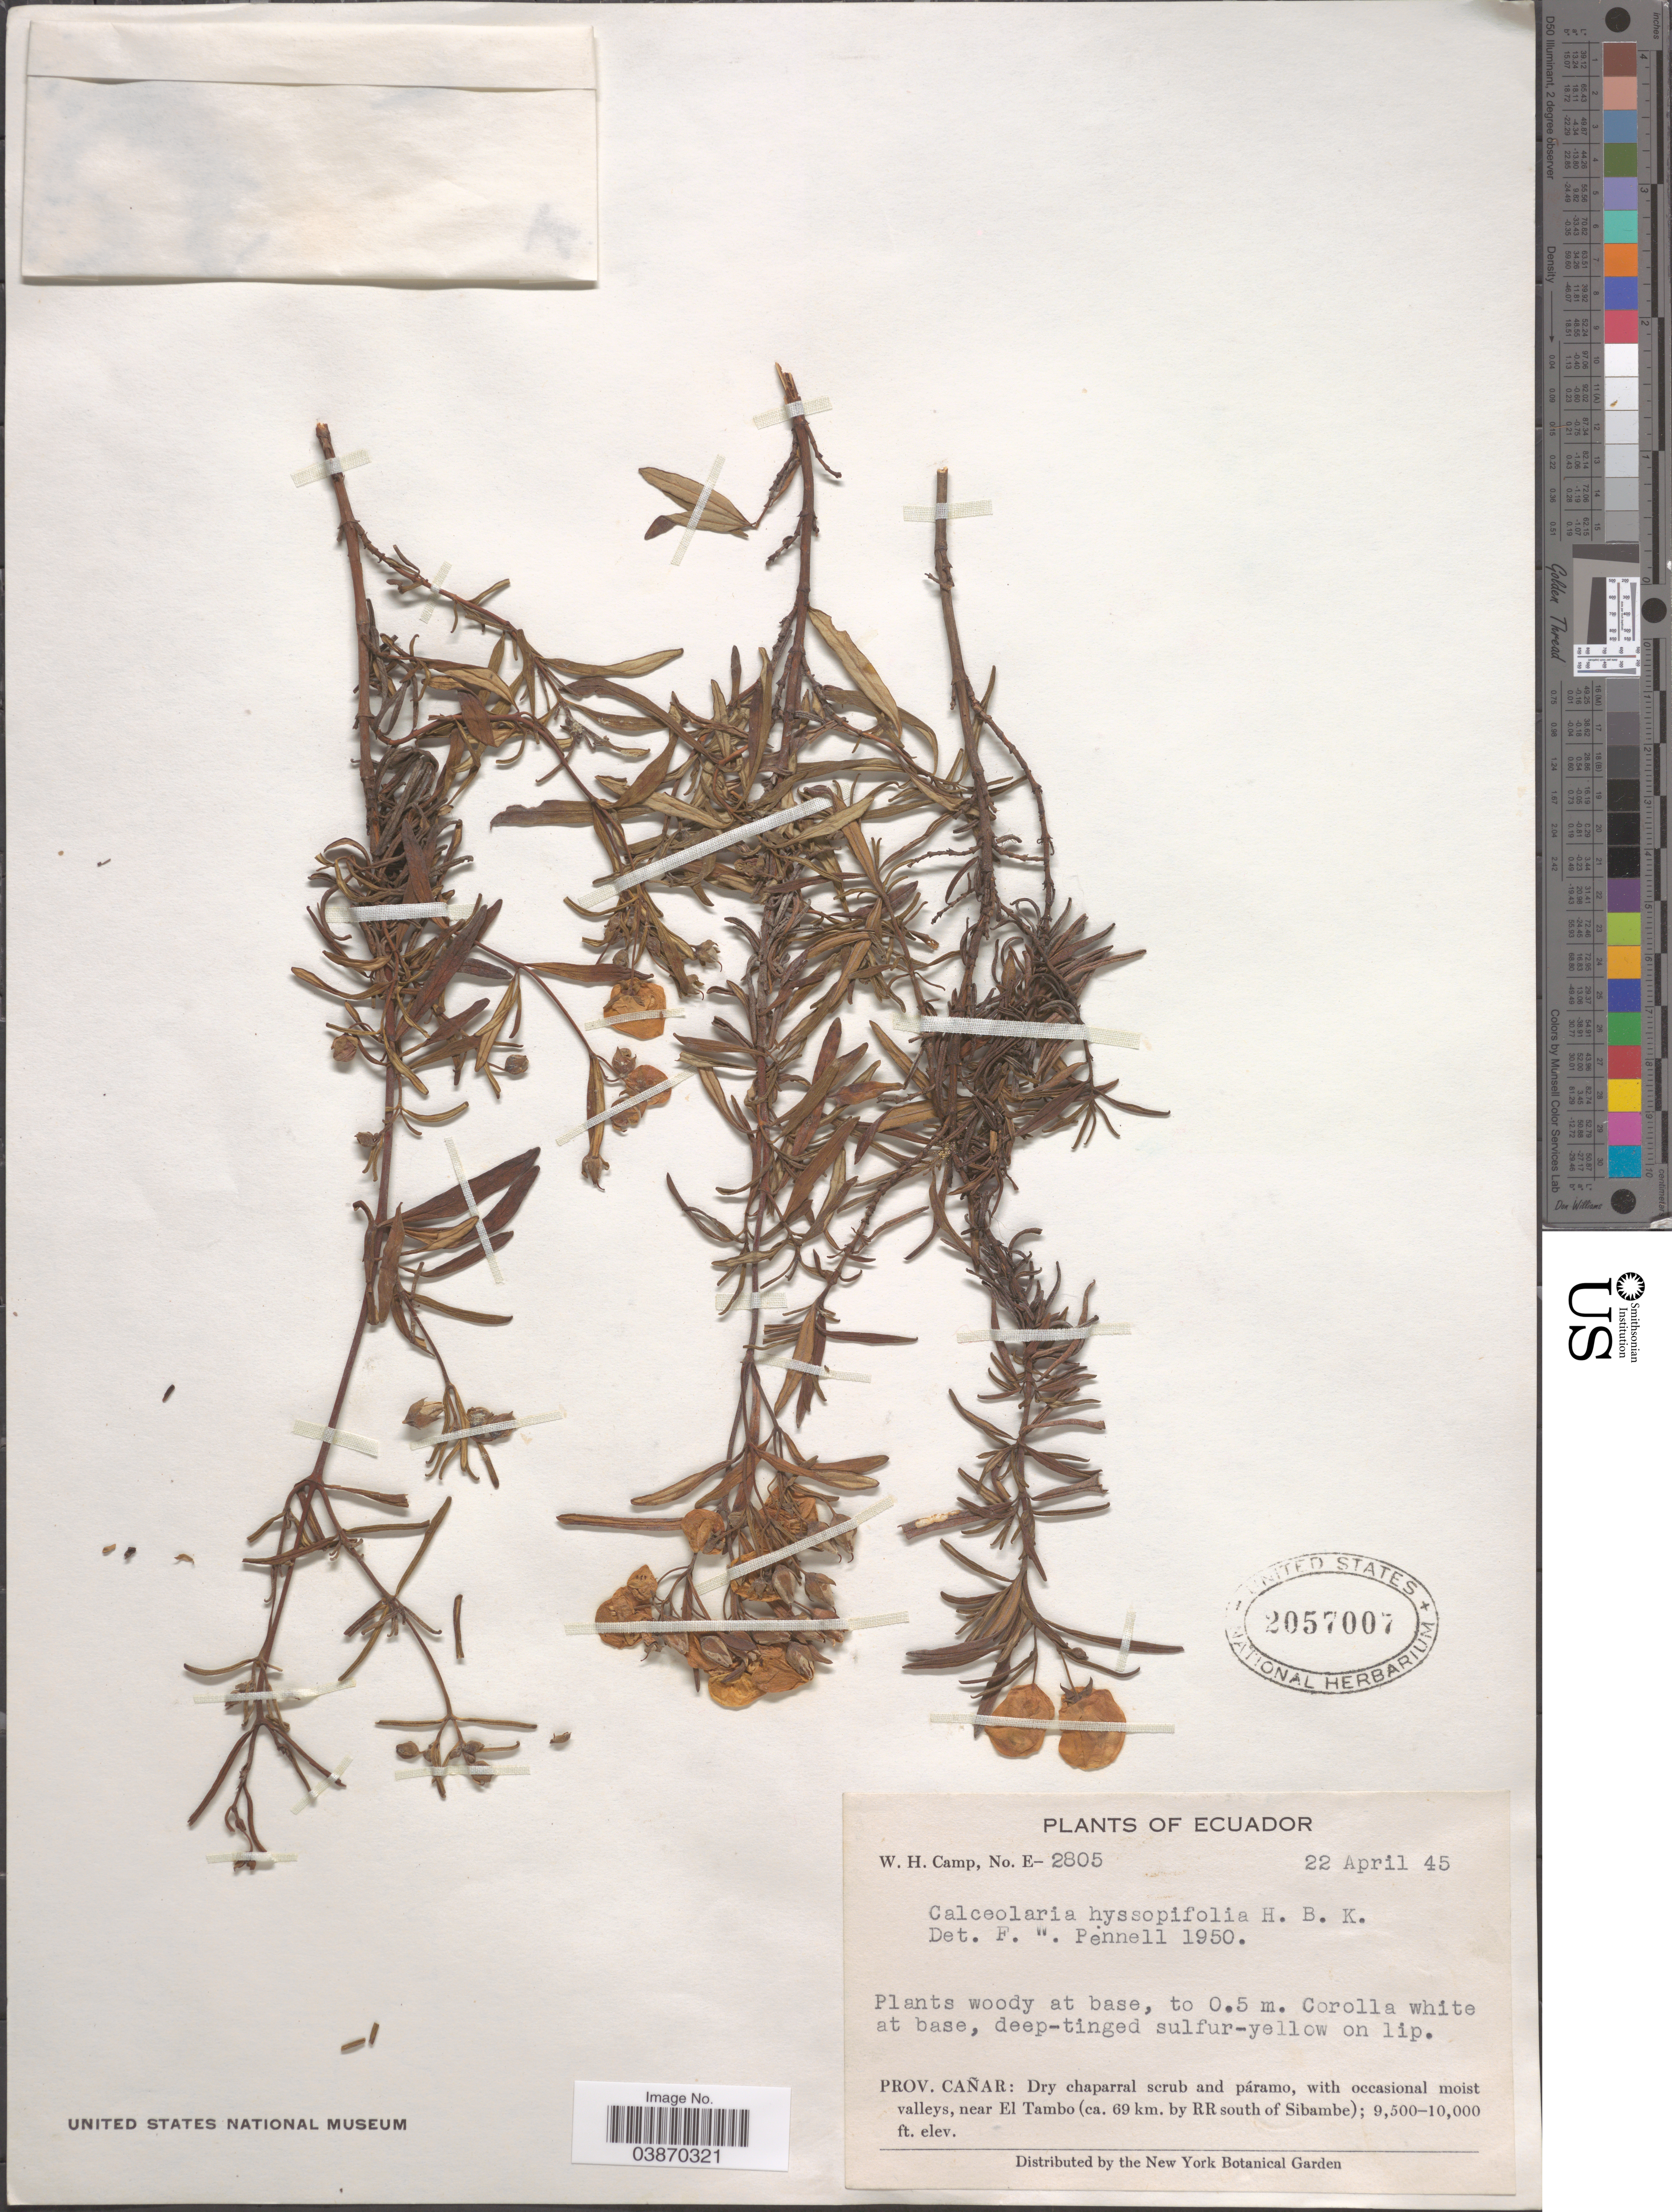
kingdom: Plantae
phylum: Tracheophyta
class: Magnoliopsida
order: Lamiales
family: Calceolariaceae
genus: Calceolaria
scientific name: Calceolaria hyssopifolia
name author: Kunth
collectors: W. H. Camp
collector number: E-2805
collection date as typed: Transcribed d/m/y: 22/4/45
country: Ecuador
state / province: Cañar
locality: Near El Tambo (ca. 69 km. by RR south of Sibambe).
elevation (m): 2896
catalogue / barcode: US 2057007